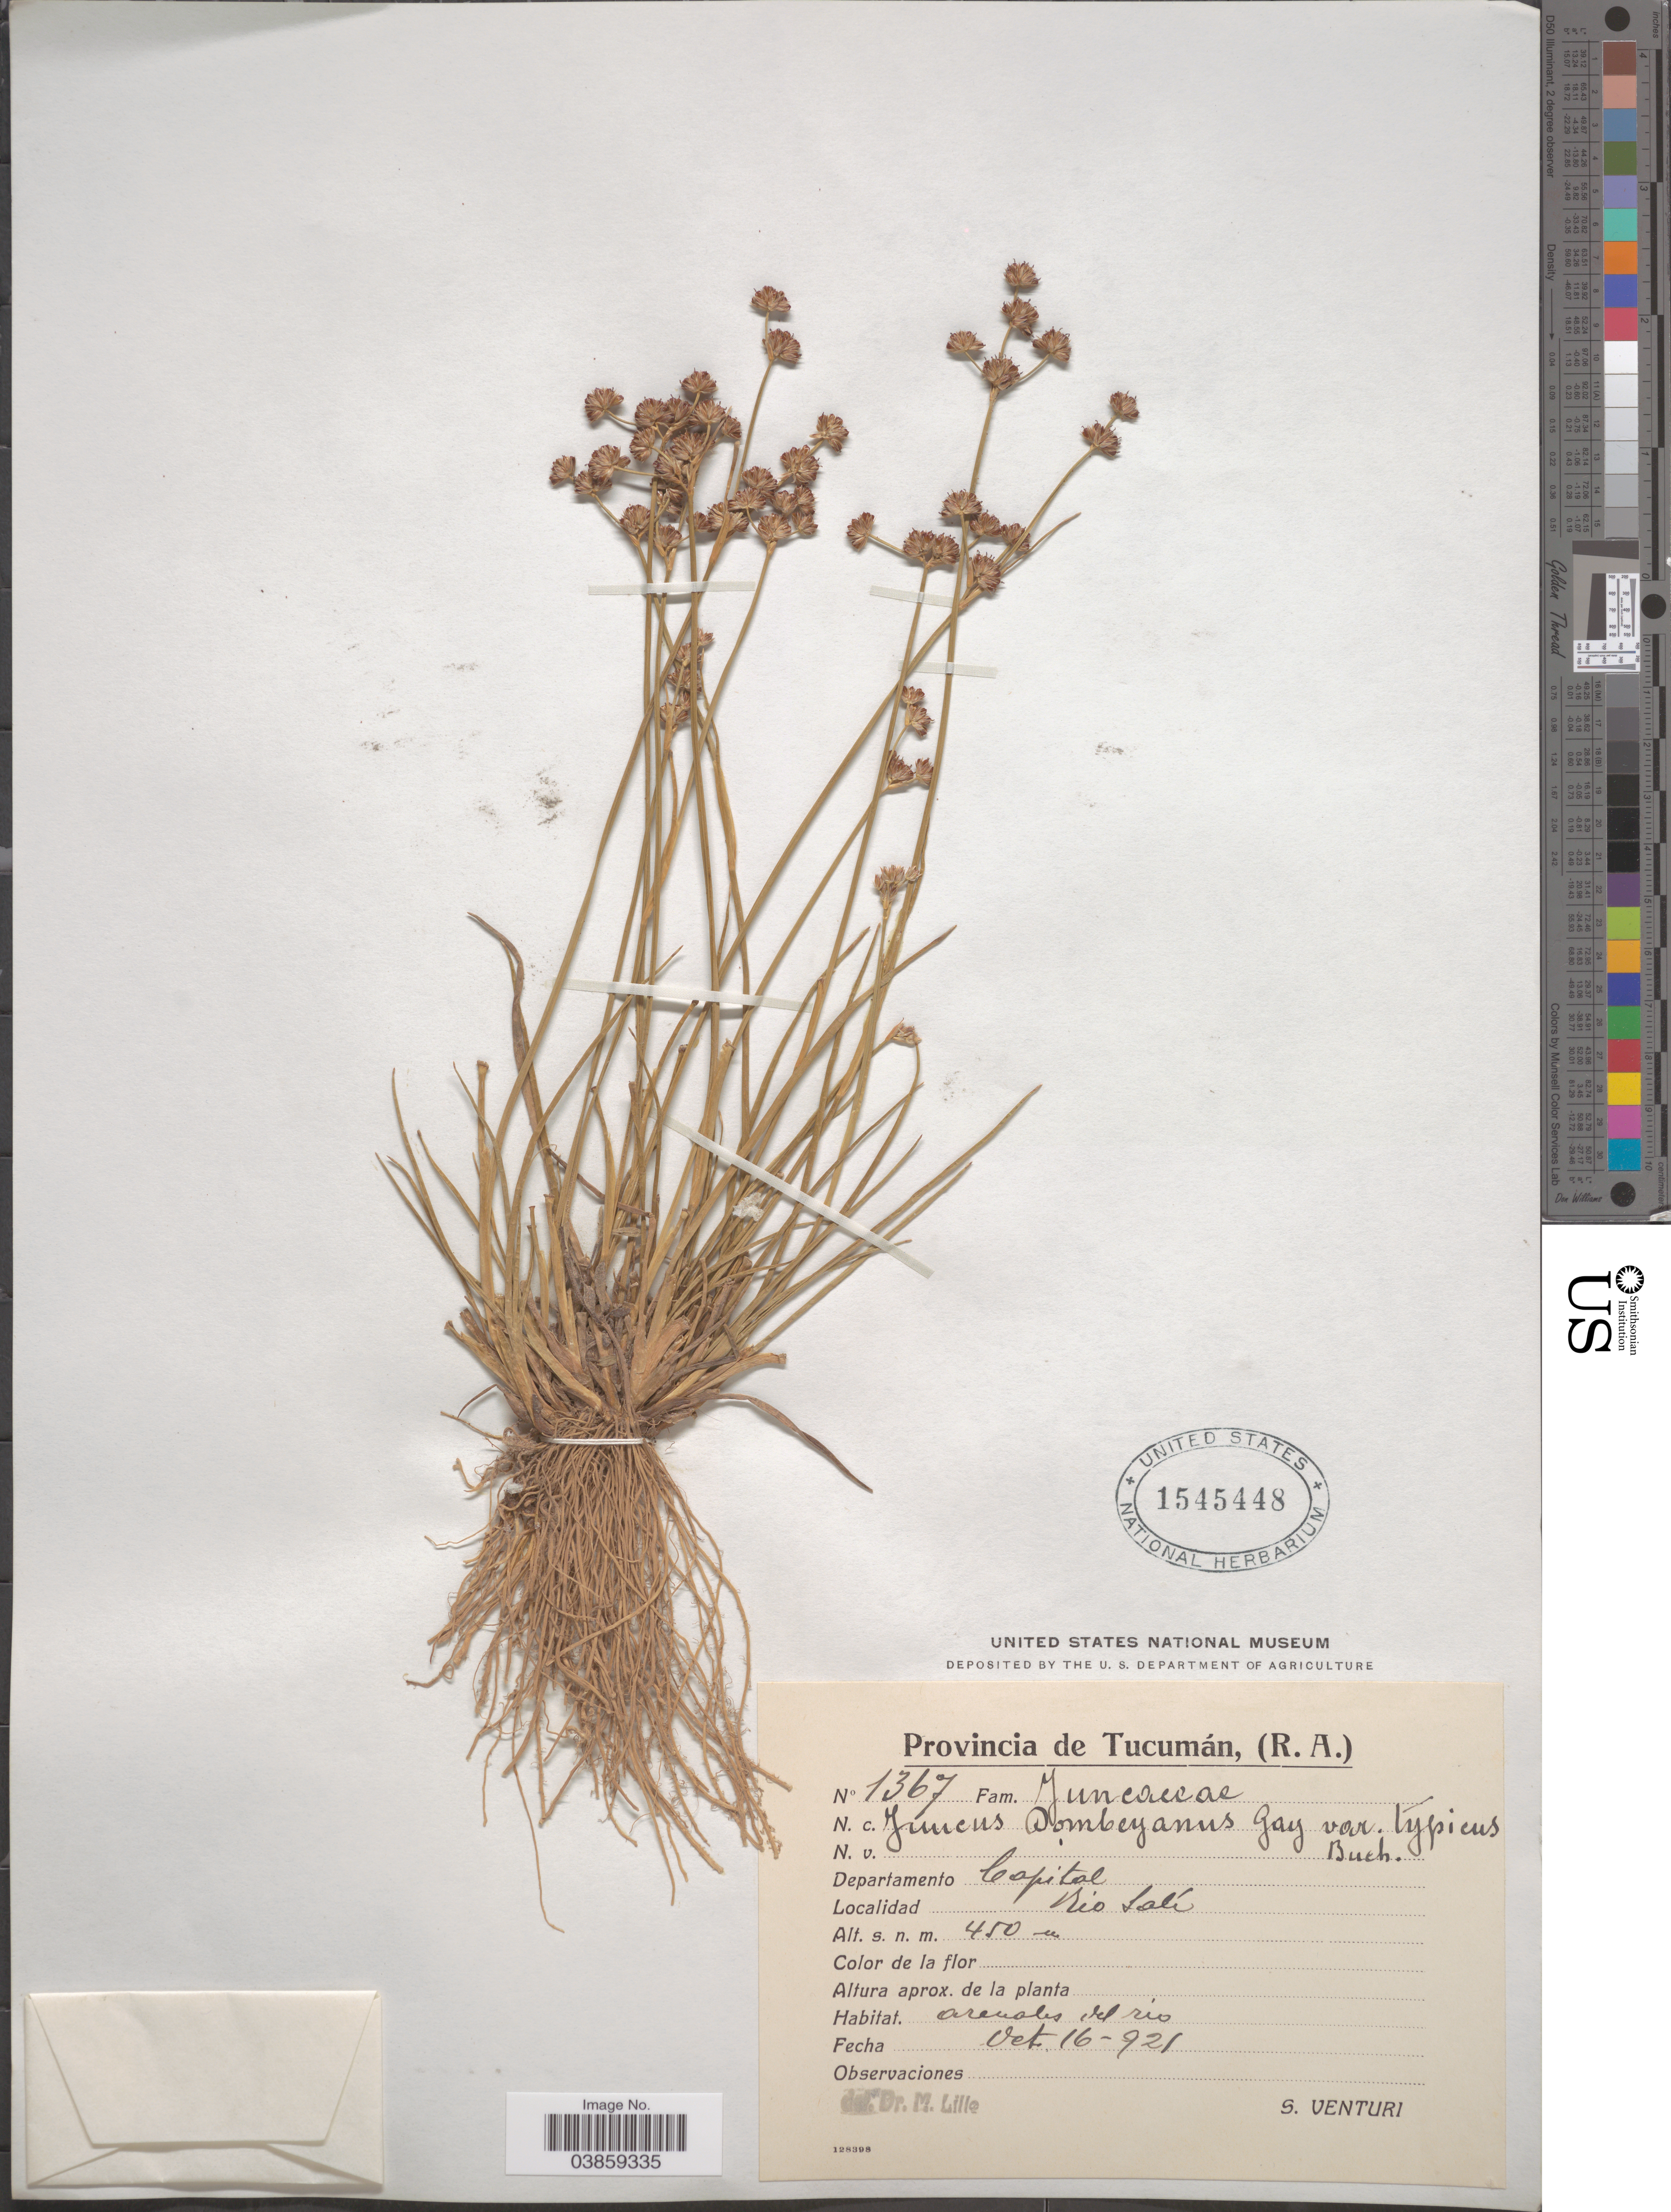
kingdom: Plantae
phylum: Tracheophyta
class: Liliopsida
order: Poales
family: Juncaceae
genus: Juncus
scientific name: Juncus dombeyanus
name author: J. Gay ex Laharpe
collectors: S. Venturi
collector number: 1367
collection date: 1921-10-16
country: Argentina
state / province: Tucuman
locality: Departamento Capital. Rio Salí.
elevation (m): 450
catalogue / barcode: US 1545448